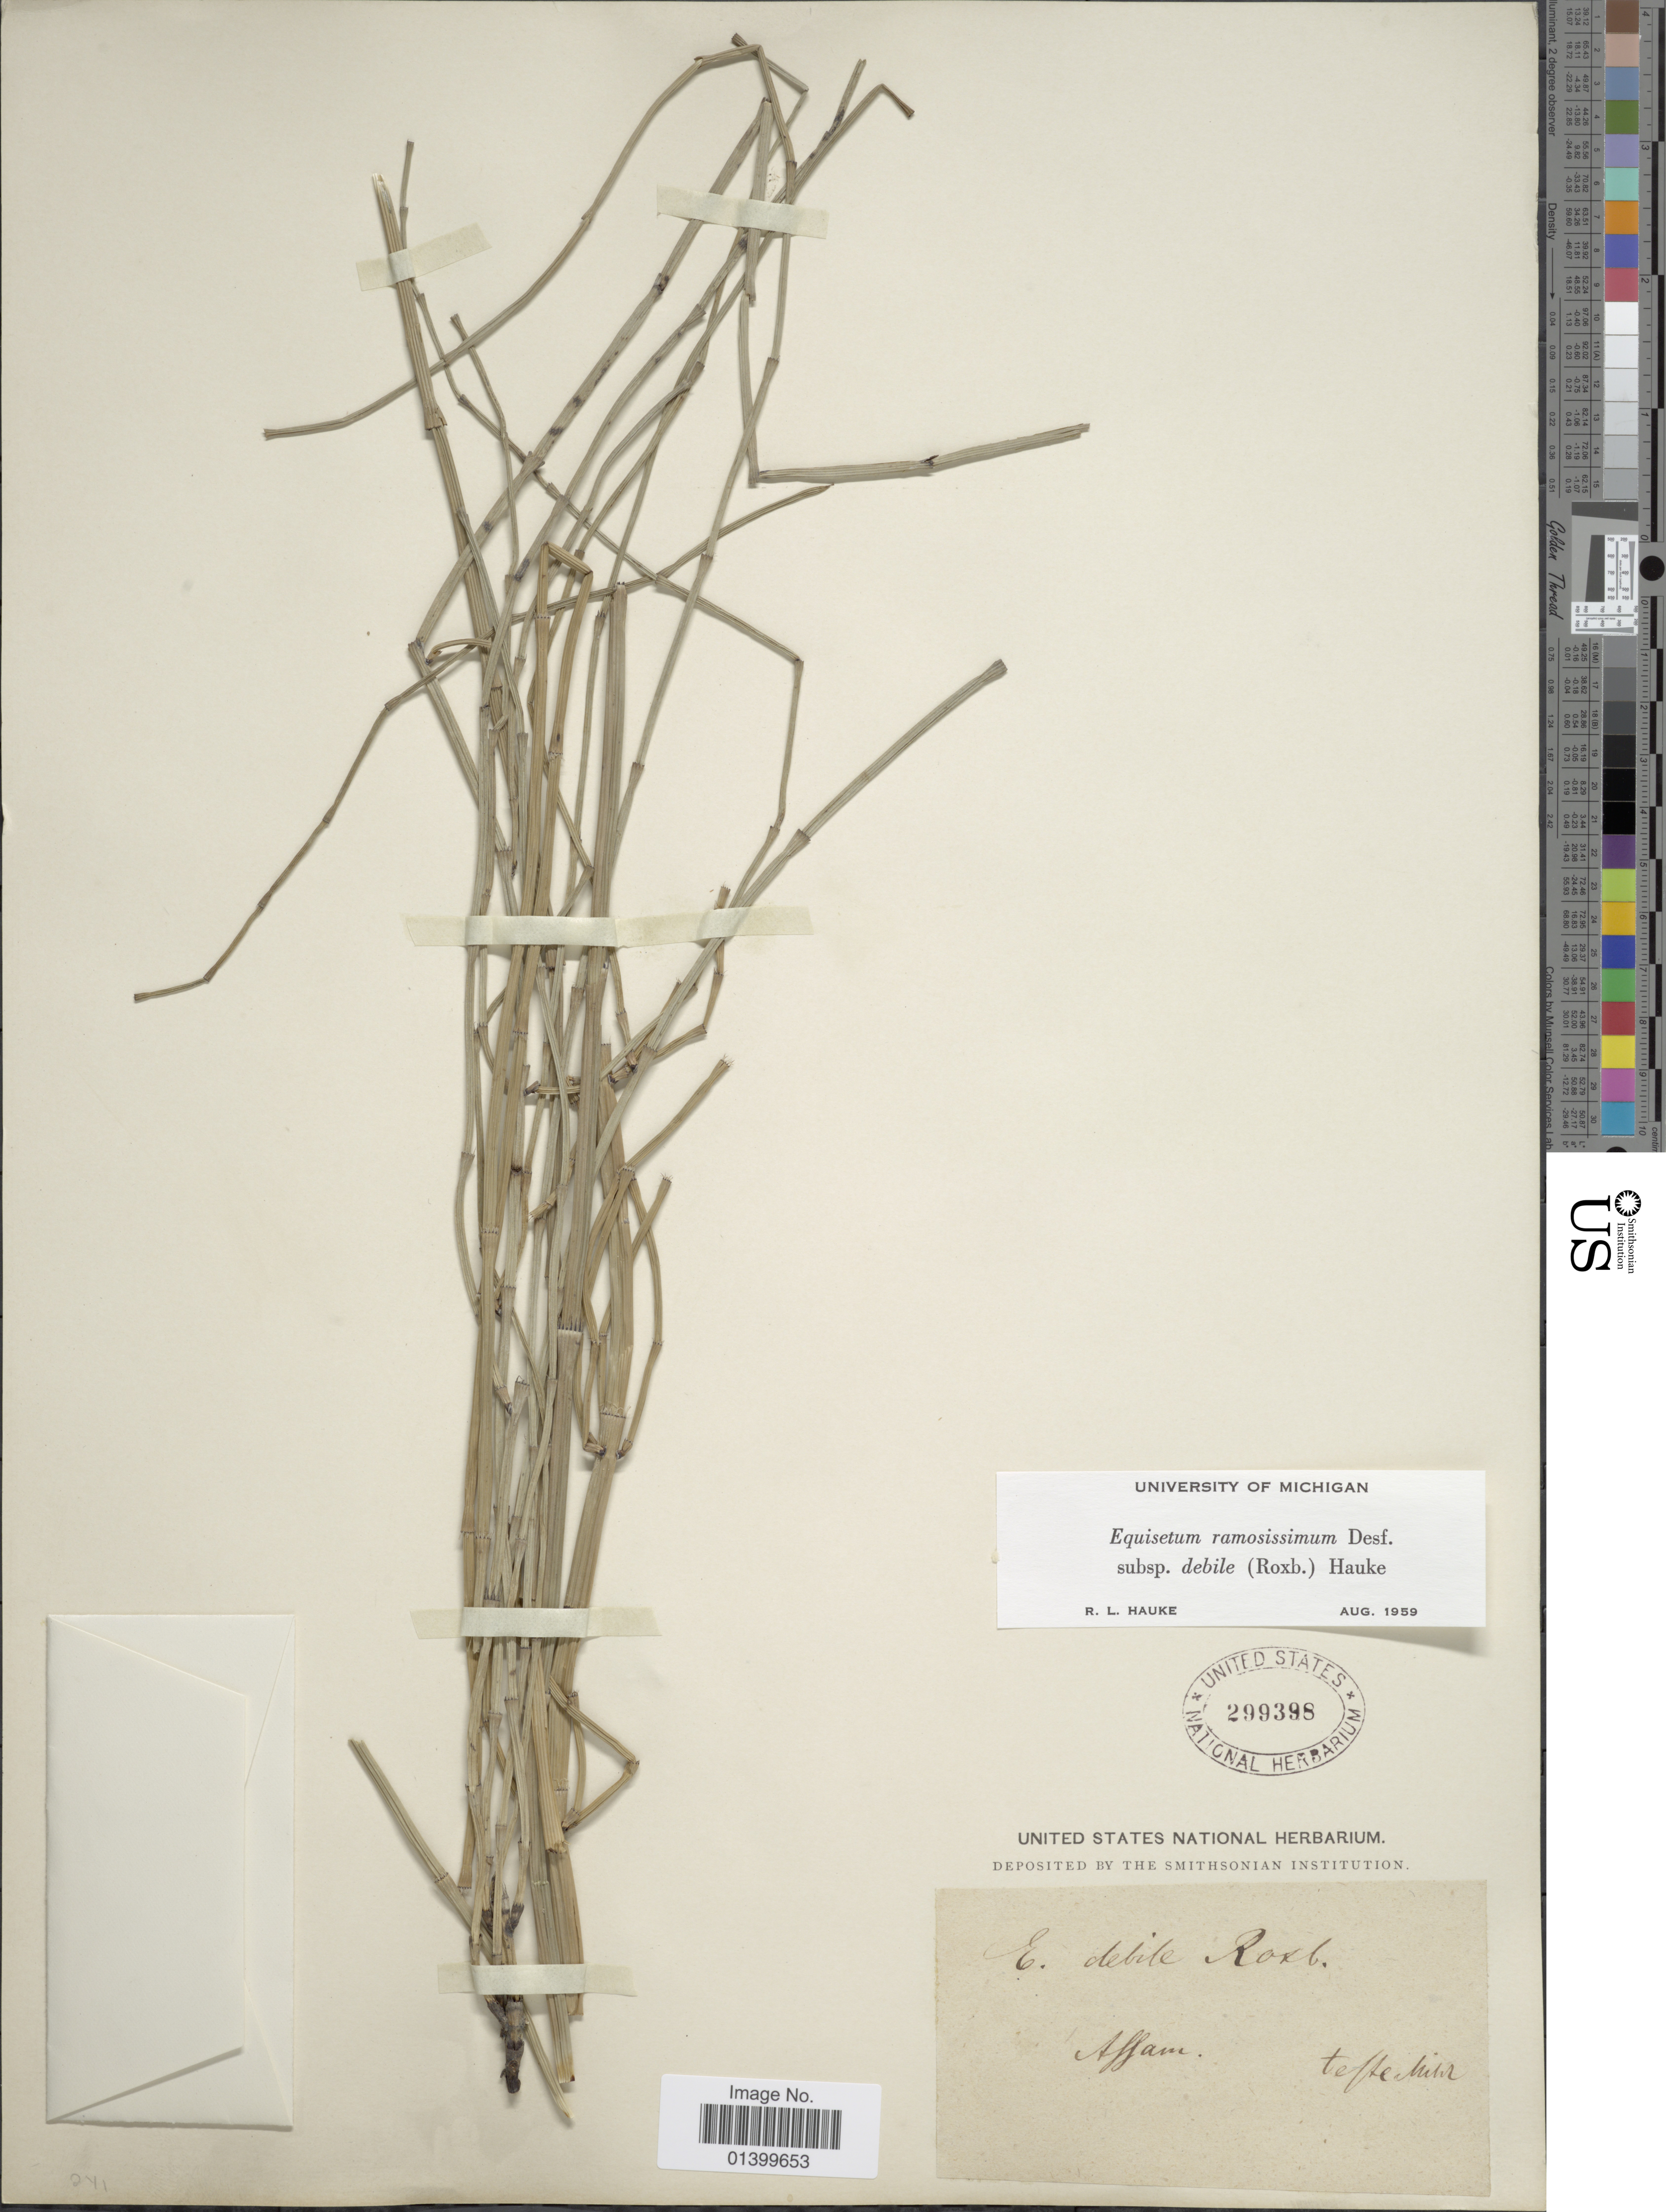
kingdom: Plantae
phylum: Tracheophyta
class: Polypodiopsida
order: Equisetales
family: Equisetaceae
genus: Equisetum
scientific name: Equisetum ramosissimum subsp. debile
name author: (Roxb. ex Vaucher) Hauke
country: India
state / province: Assam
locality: Assam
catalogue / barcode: US 299398